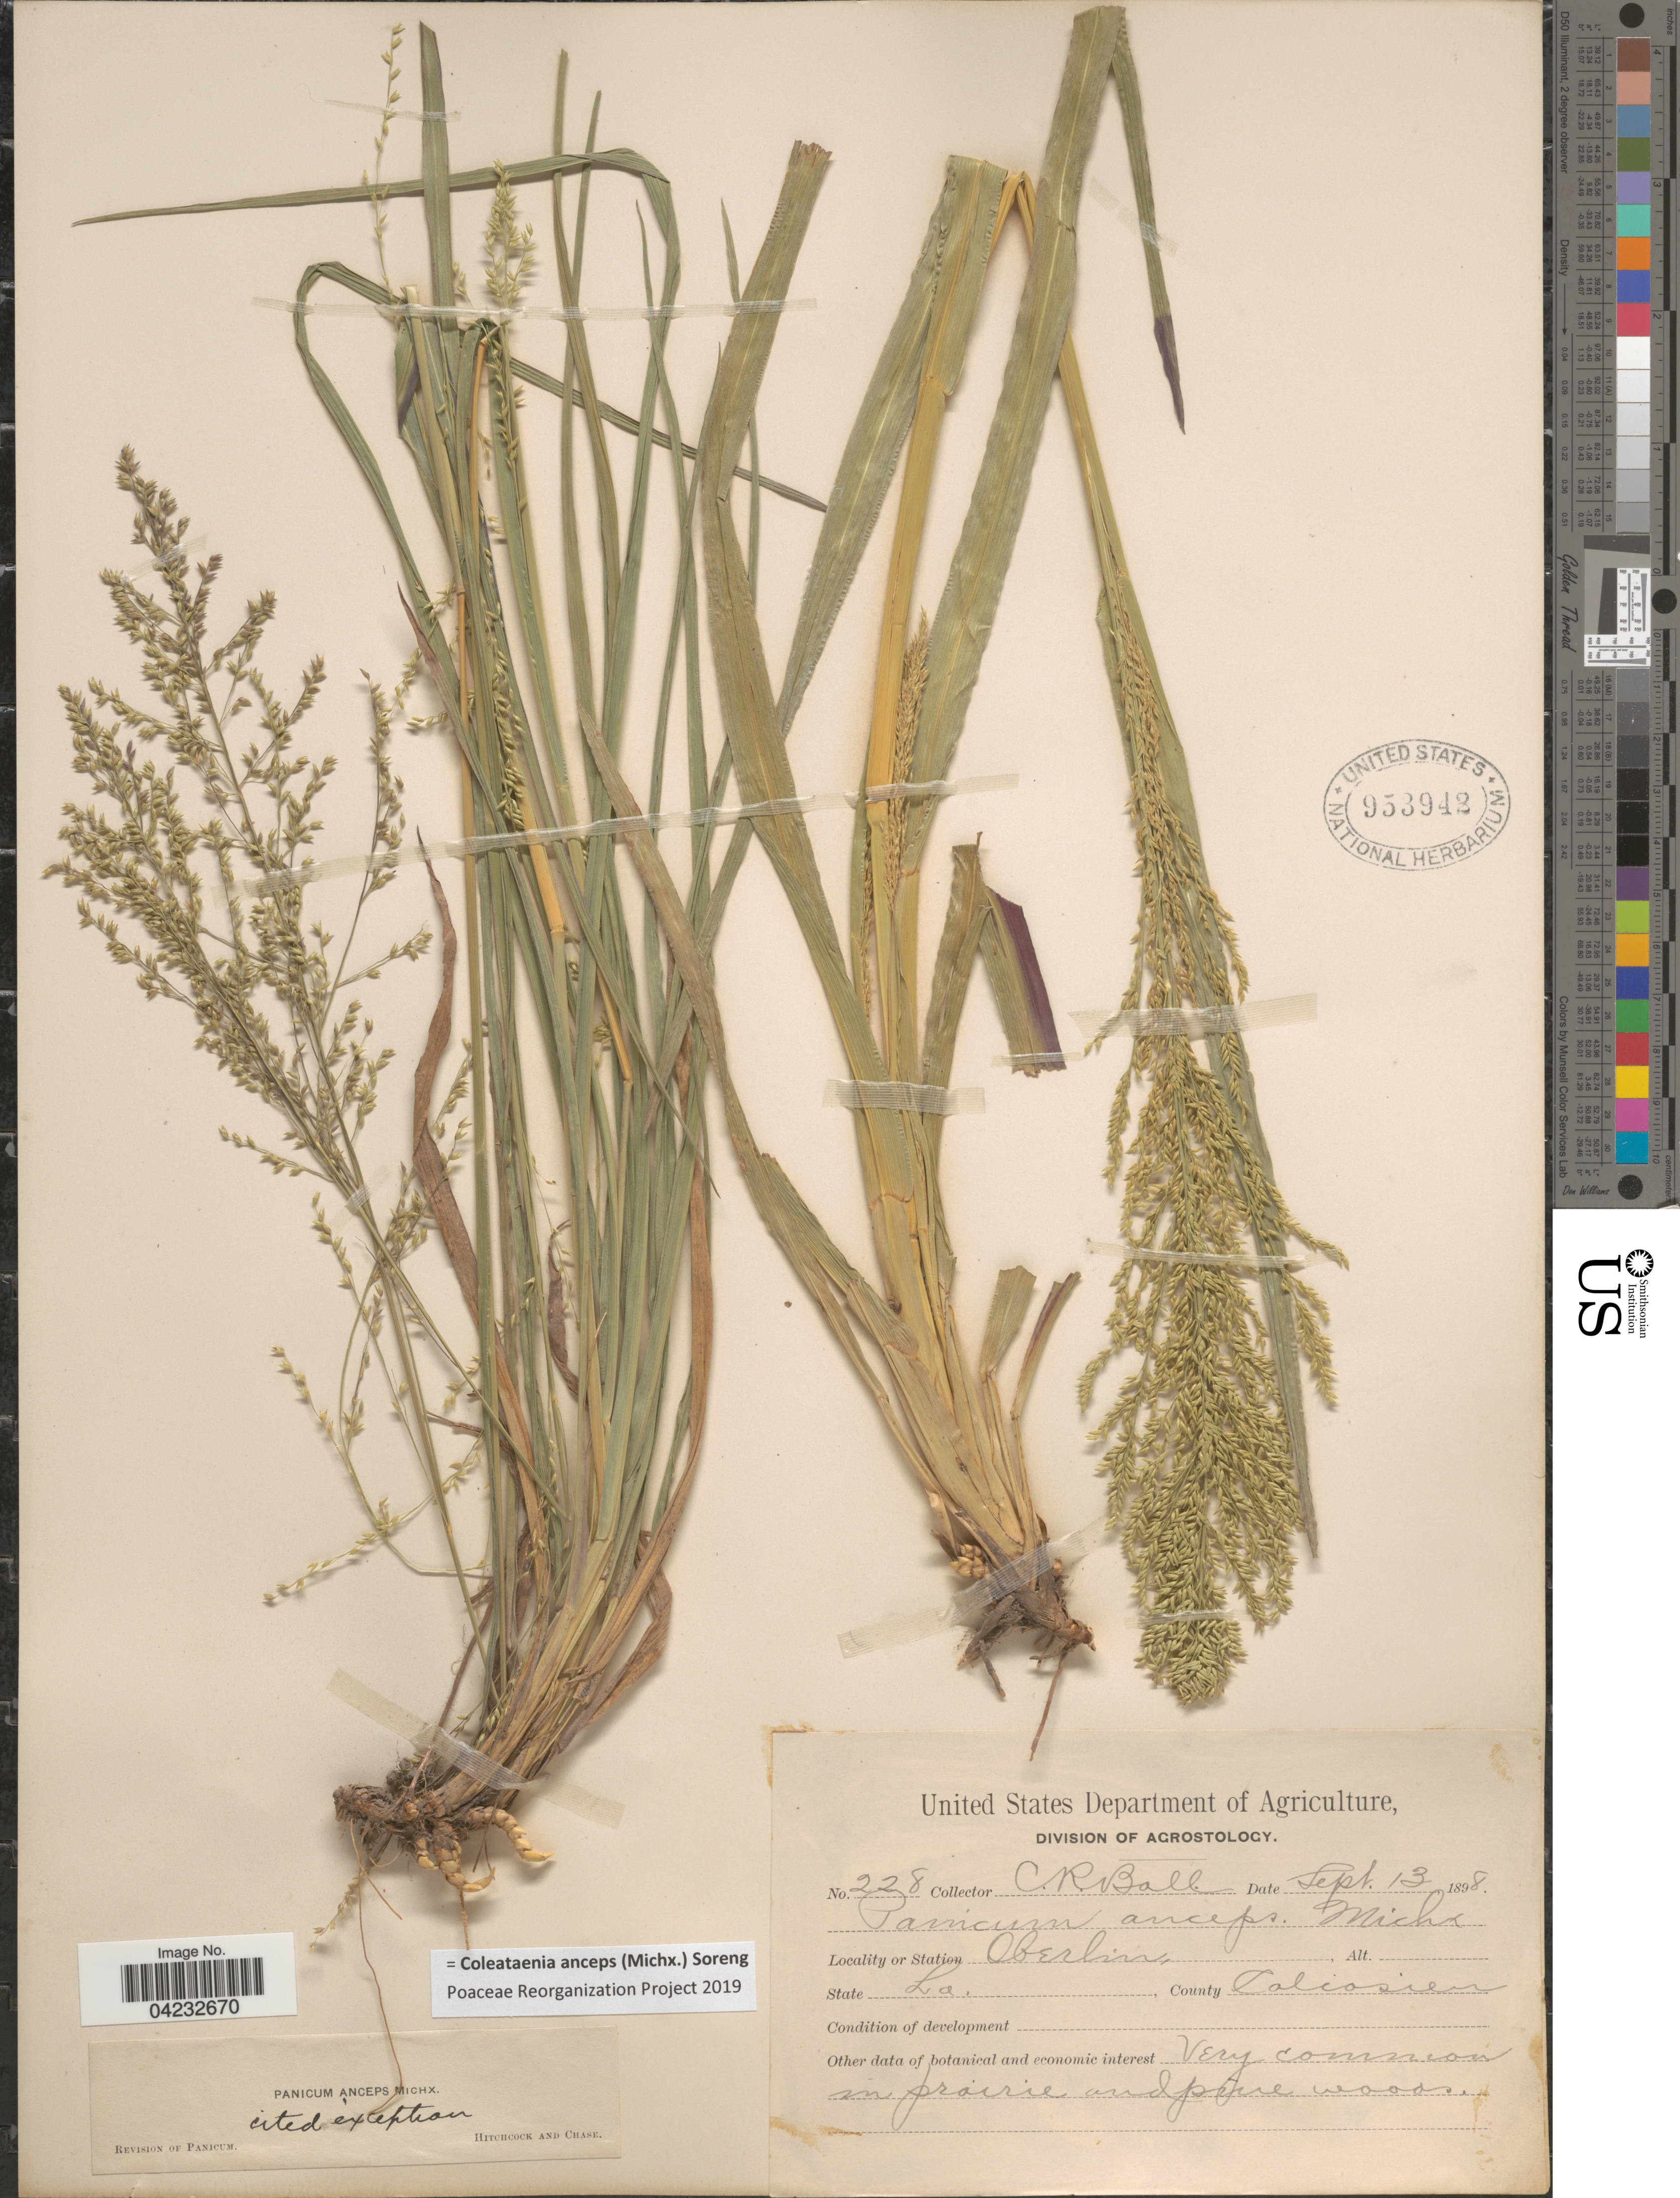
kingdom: Plantae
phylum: Tracheophyta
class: Liliopsida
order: Poales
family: Poaceae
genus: Coleataenia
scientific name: Coleataenia anceps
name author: (Michx.) Soreng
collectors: C. R. Ball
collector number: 228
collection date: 1898-09-13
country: United States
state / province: Louisiana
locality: Oberlin. County Calcasieu.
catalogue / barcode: US 953942